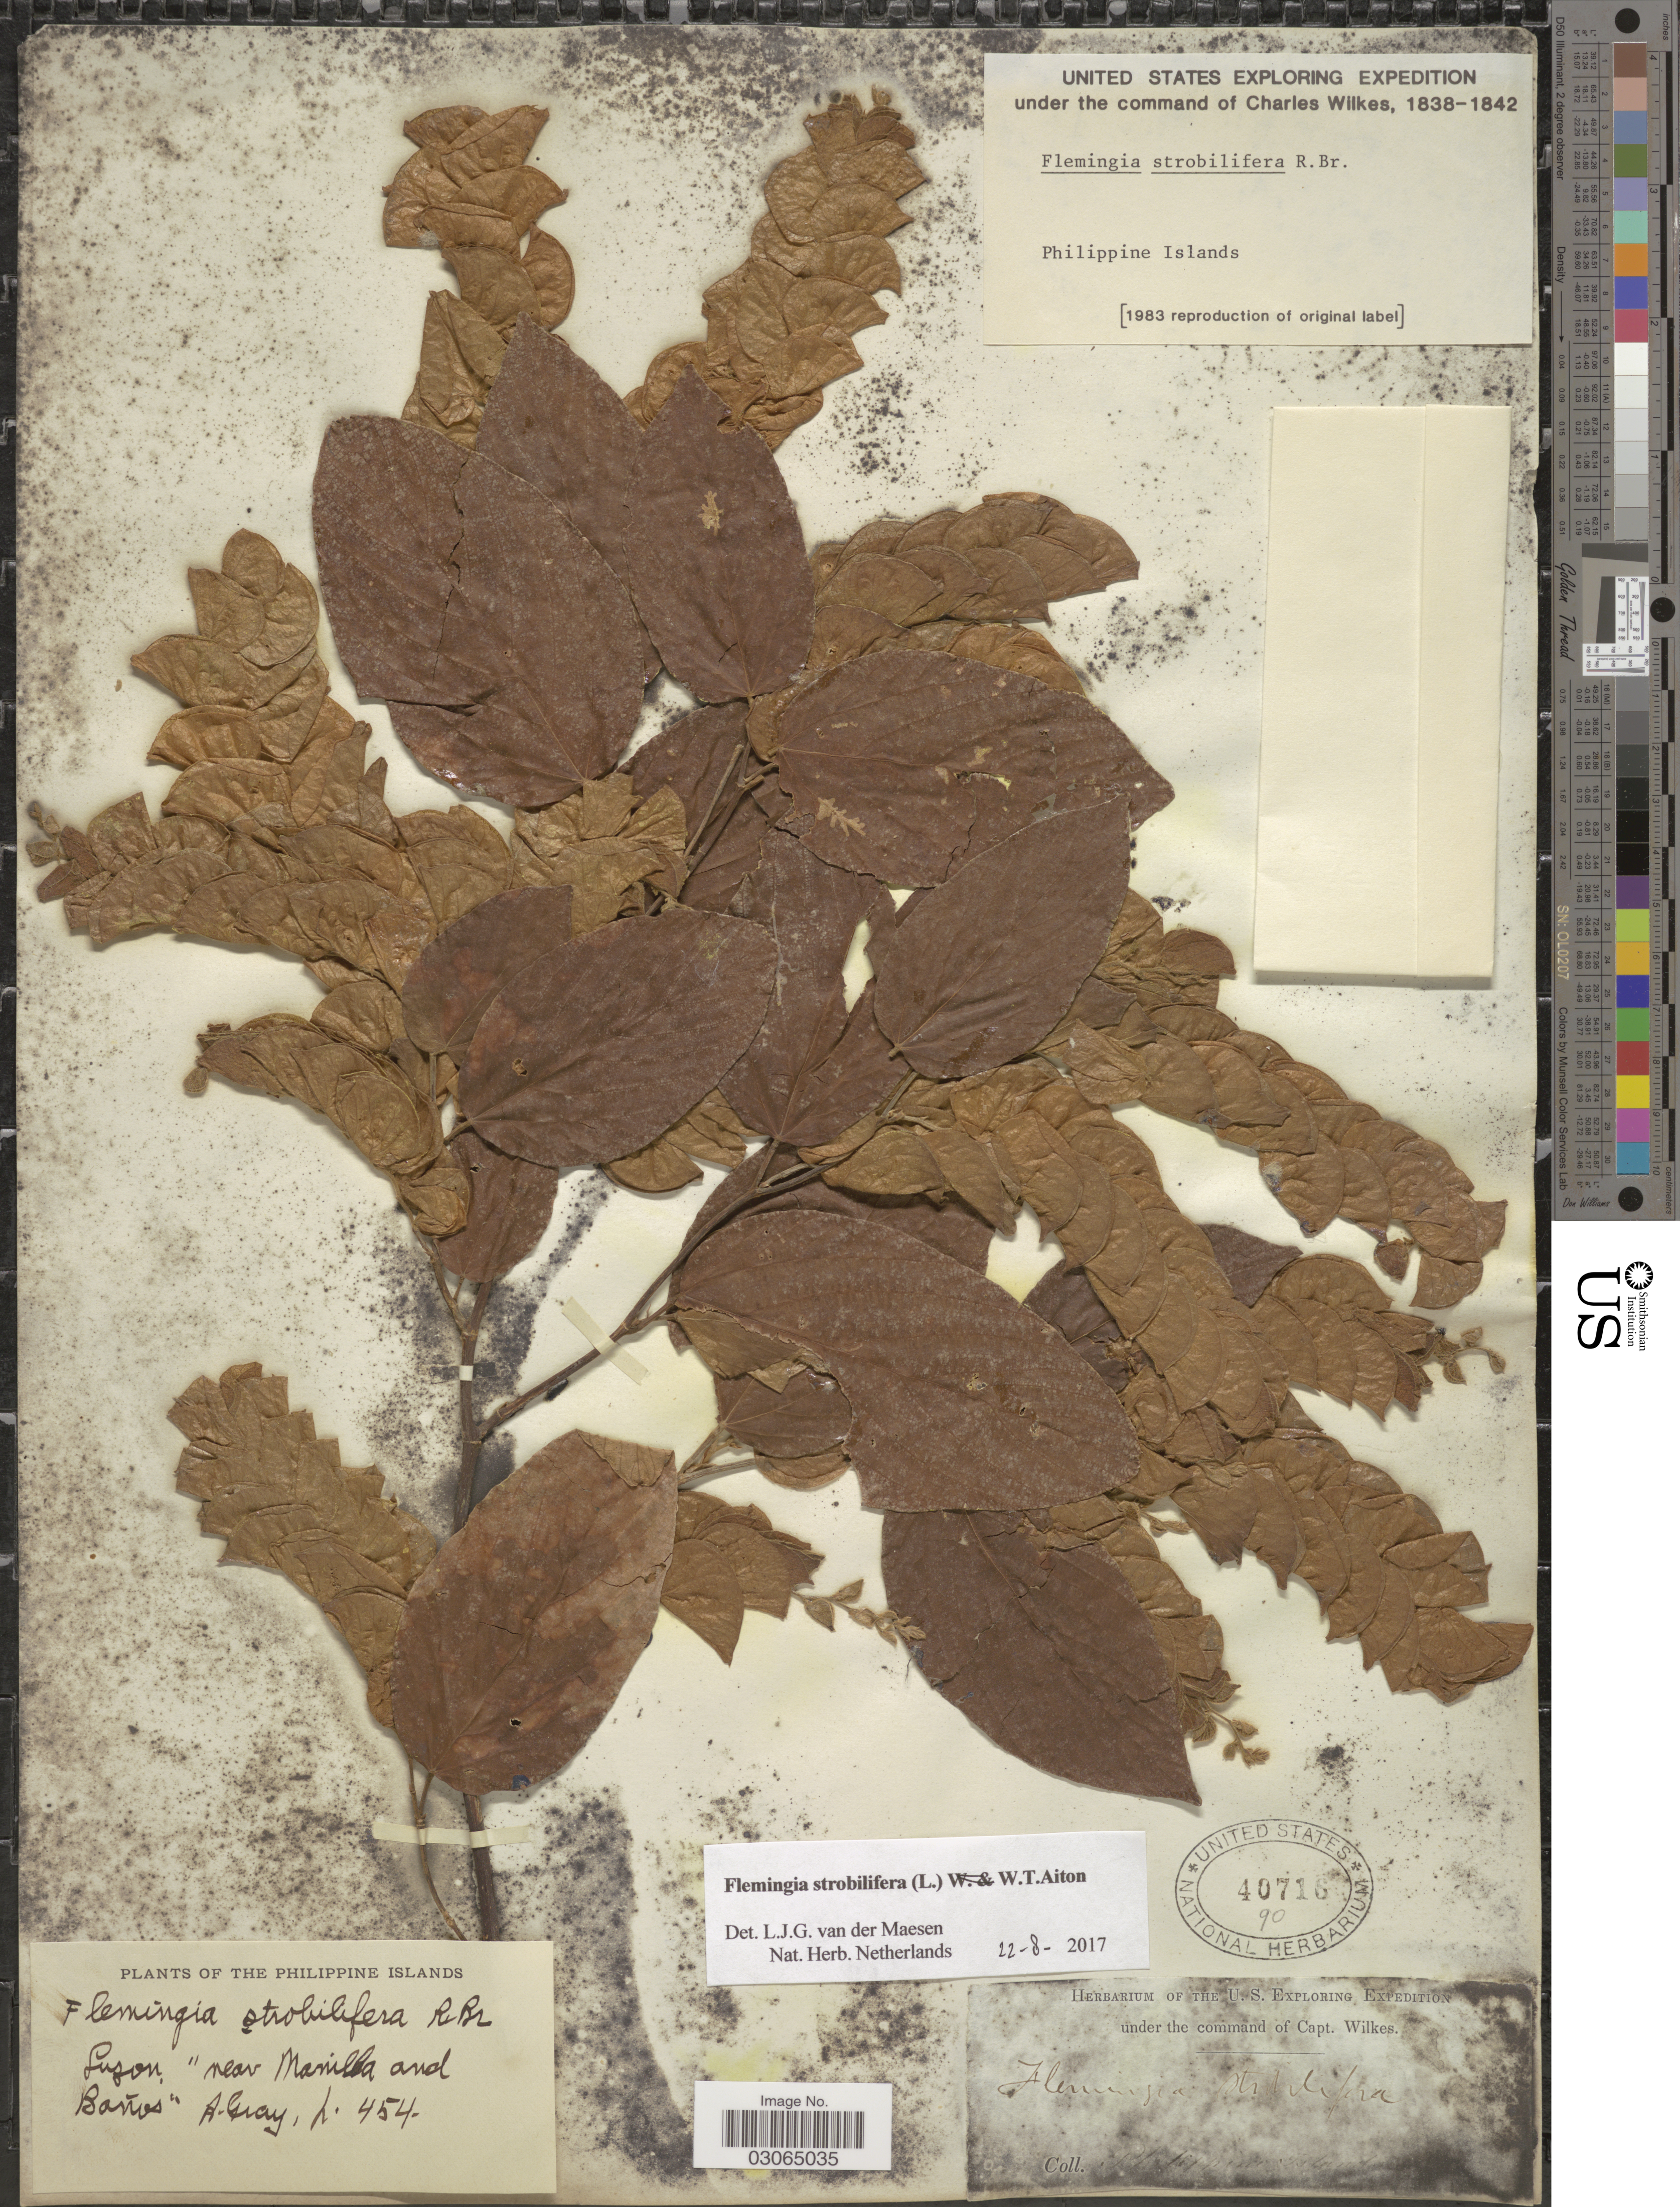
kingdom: Plantae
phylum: Tracheophyta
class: Magnoliopsida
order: Fabales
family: Fabaceae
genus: Flemingia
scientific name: Flemingia strobilifera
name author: (L.) W.T. Aiton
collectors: A. Gray (herbarium)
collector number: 454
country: Philippines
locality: Luzon "near Manilla and Baños".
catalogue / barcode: US 40716